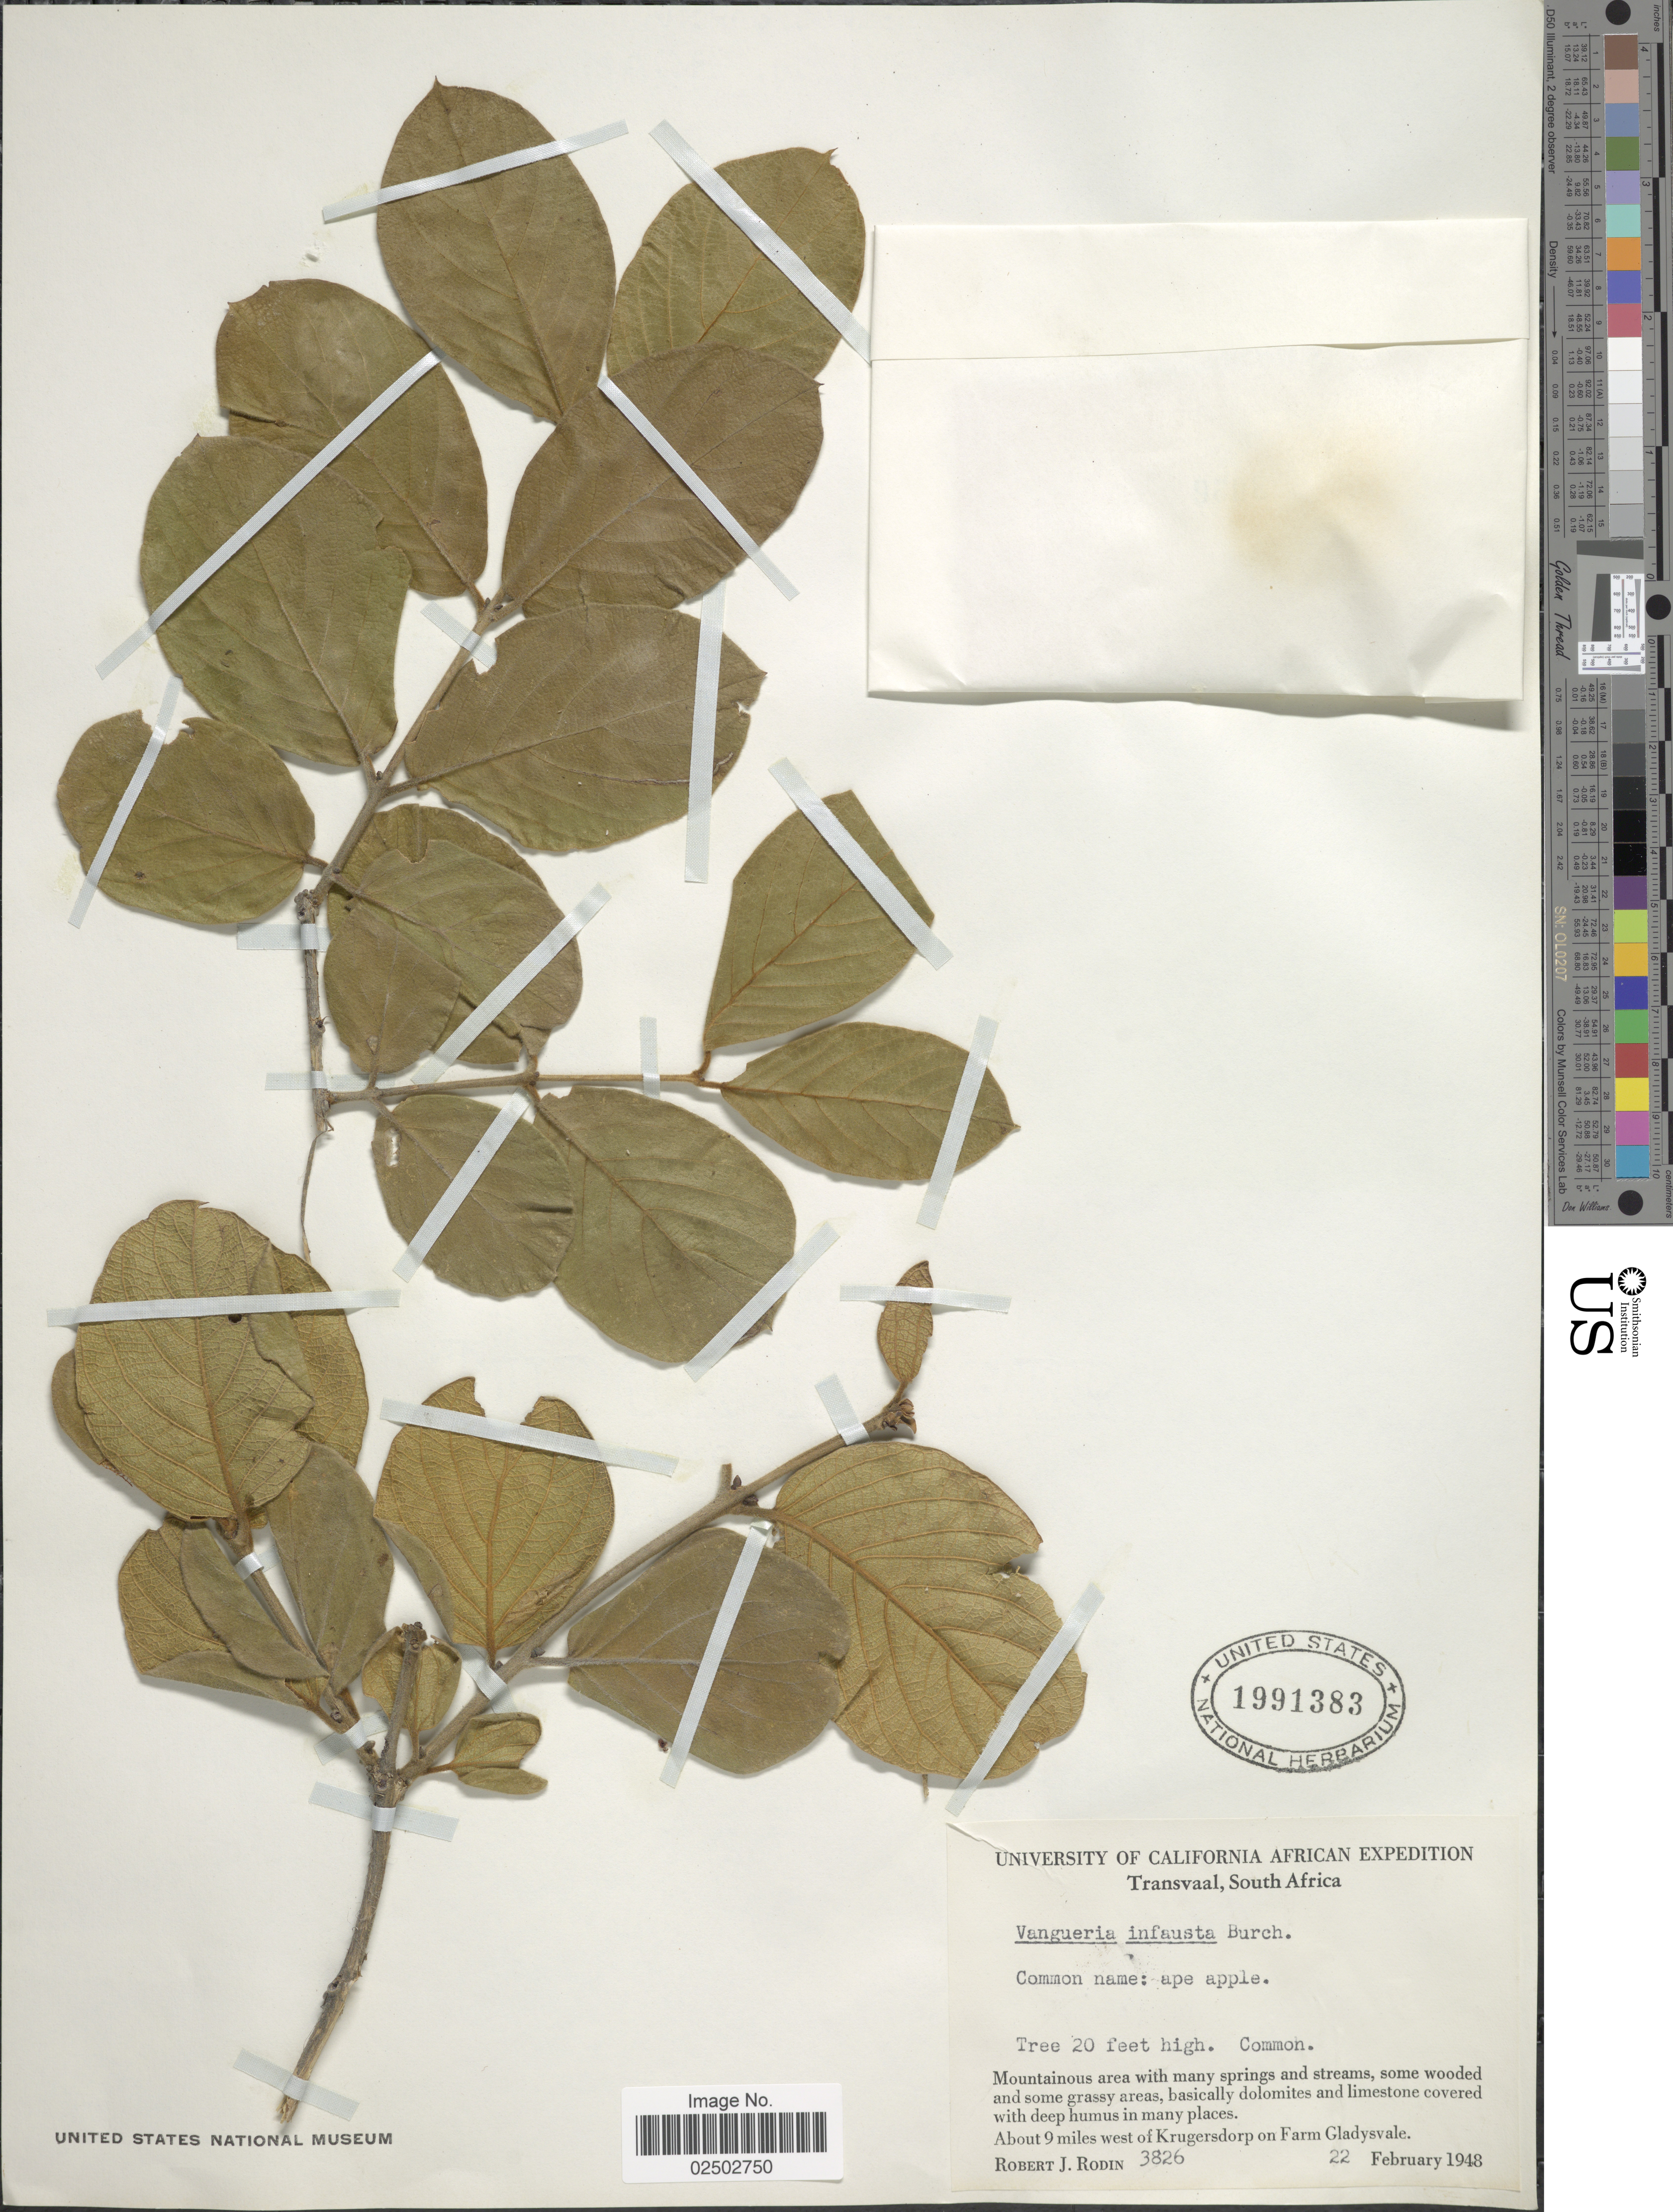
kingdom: Plantae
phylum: Tracheophyta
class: Magnoliopsida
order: Gentianales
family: Rubiaceae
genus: Vangueria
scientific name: Vangueria infausta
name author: D.G. Burch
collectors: R. J. Rodin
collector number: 3826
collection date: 1948-02-22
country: South Africa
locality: Transvaal. About 9 miles west of Krugersdorp on Farm Gladysvale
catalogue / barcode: US 1991383